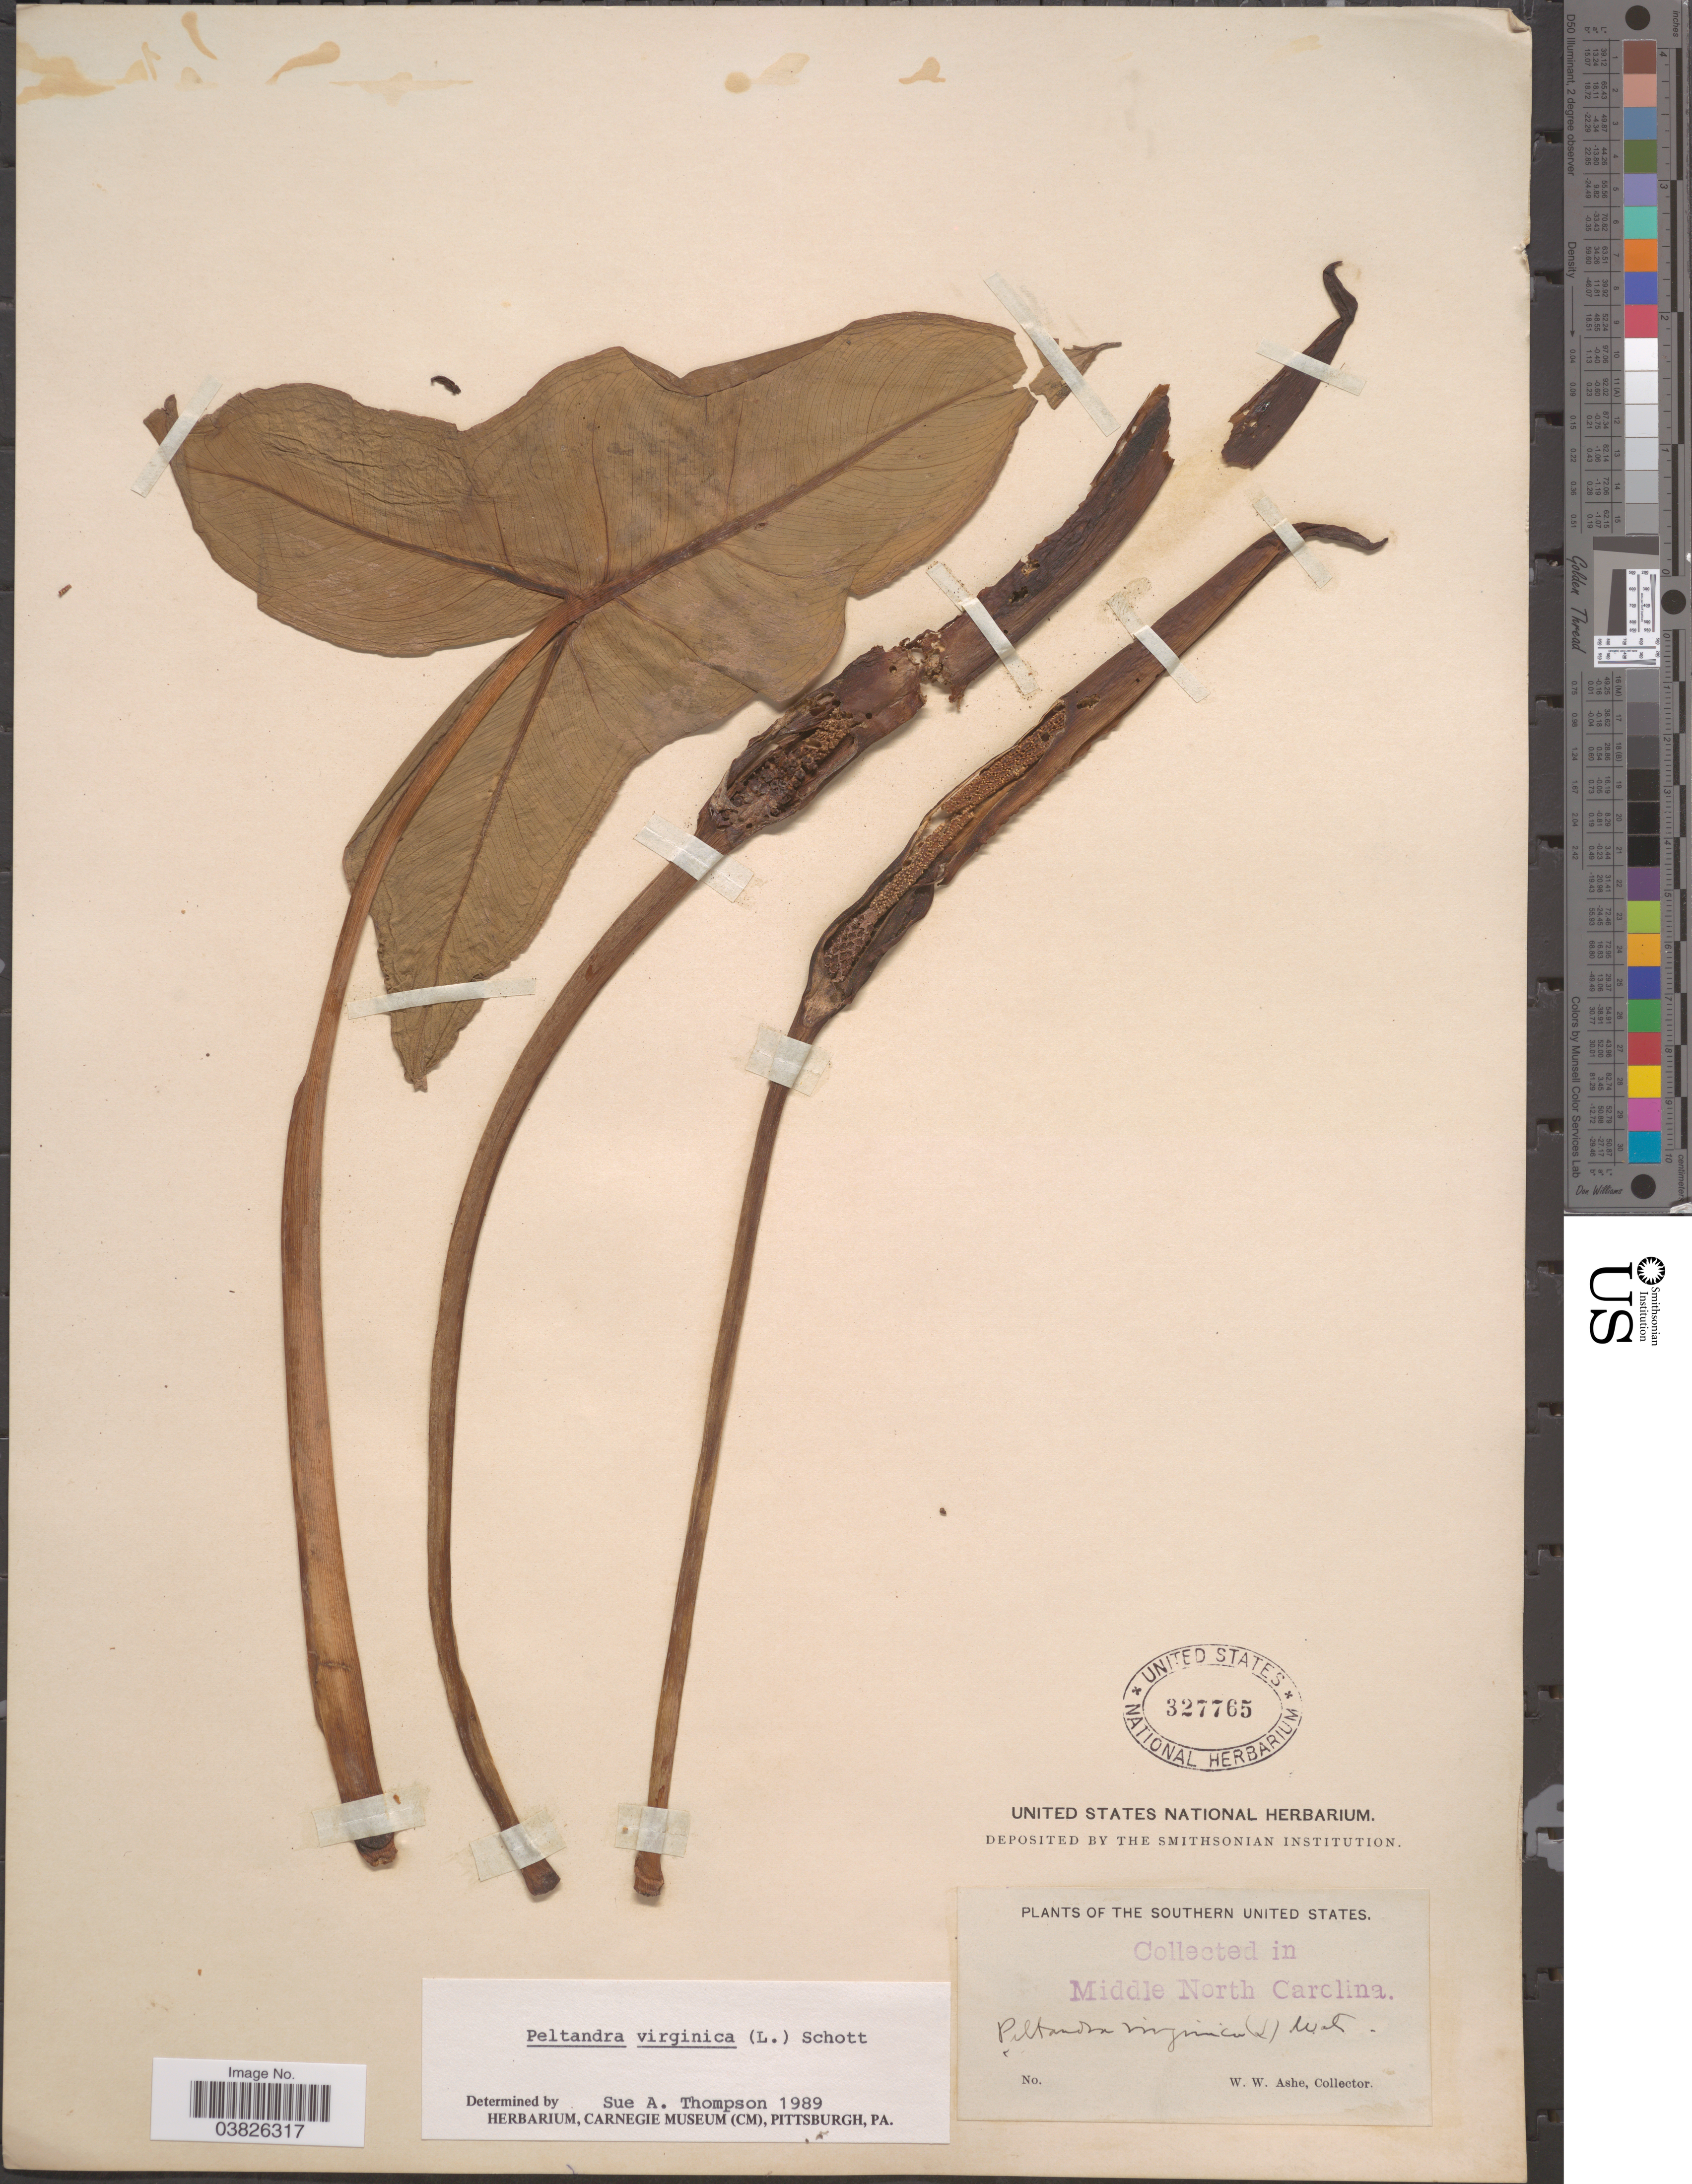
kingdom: Plantae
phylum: Tracheophyta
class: Liliopsida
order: Alismatales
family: Araceae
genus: Peltandra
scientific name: Peltandra virginica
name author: (L.) Schott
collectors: W. W. Ashe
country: United States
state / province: North Carolina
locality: The Southern United States. Middle North Carolina.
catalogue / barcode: US 327765